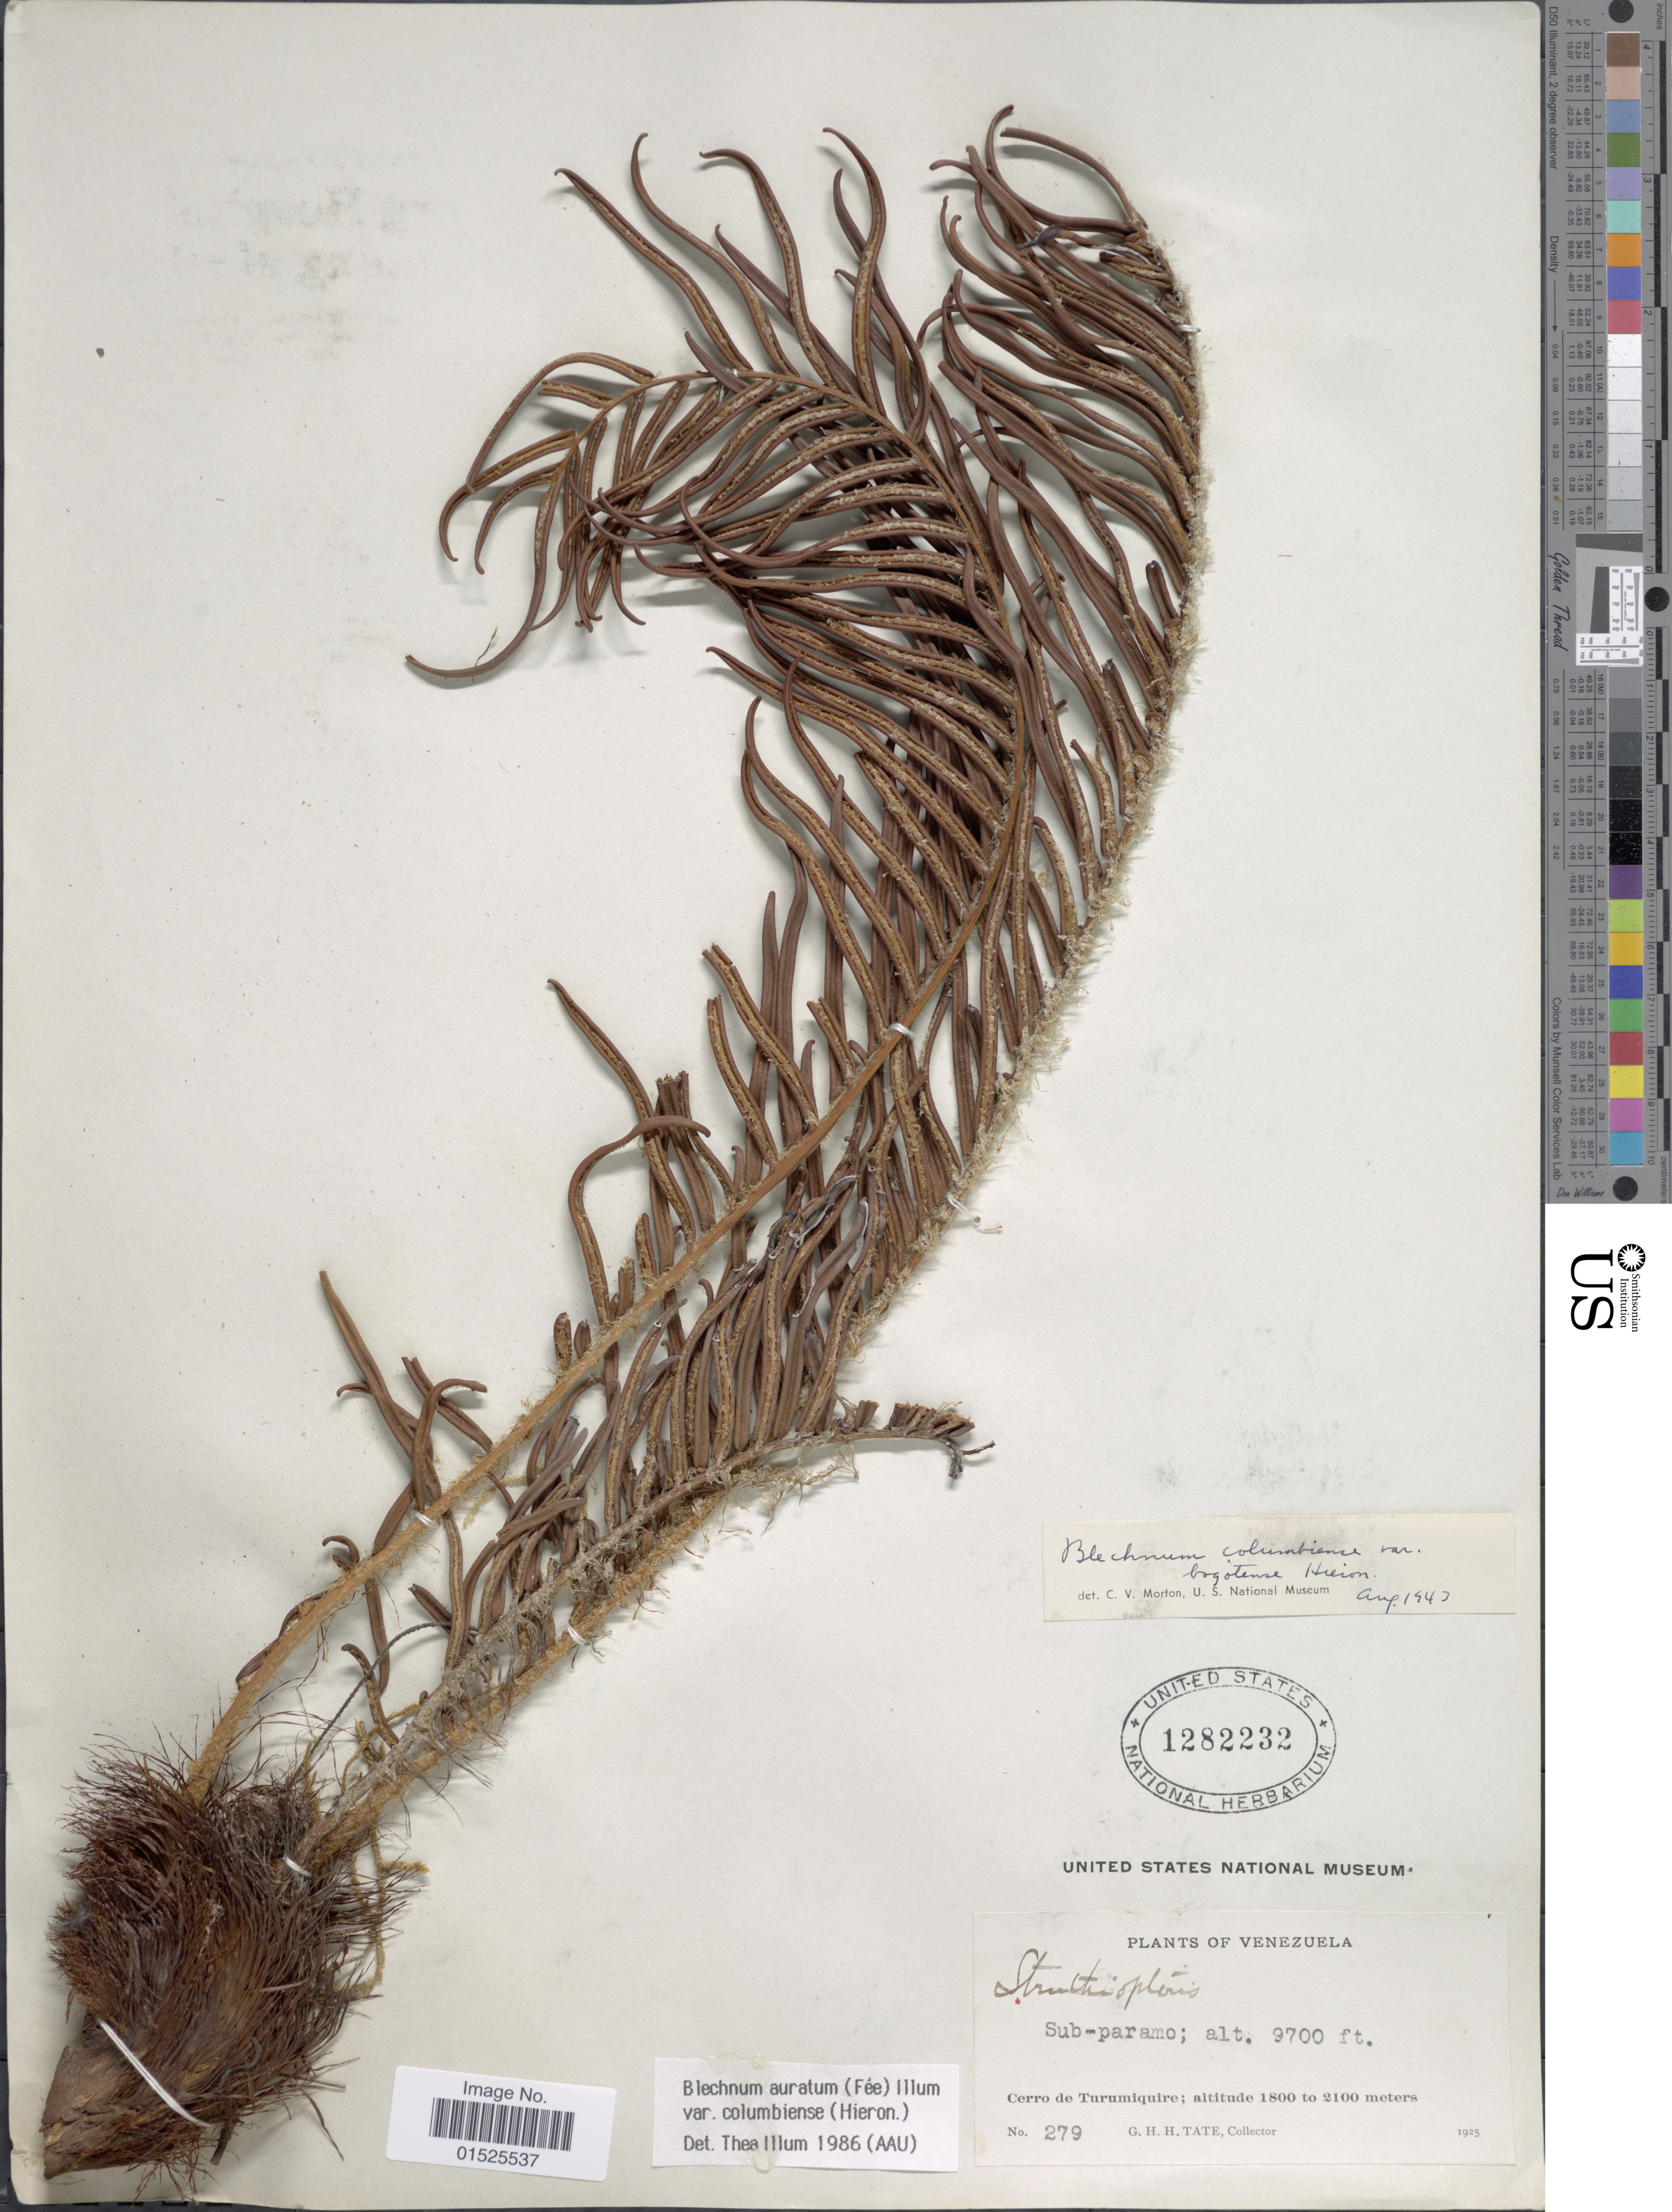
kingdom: Plantae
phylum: Tracheophyta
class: Polypodiopsida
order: Polypodiales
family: Blechnaceae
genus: Blechnum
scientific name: Blechnum columbiense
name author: Hieron.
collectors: G. H. H.Tate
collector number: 279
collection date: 1925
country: Venezuela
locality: Sub-paramo. Cerro de Turumiquire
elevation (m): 2957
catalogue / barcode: US 1282232